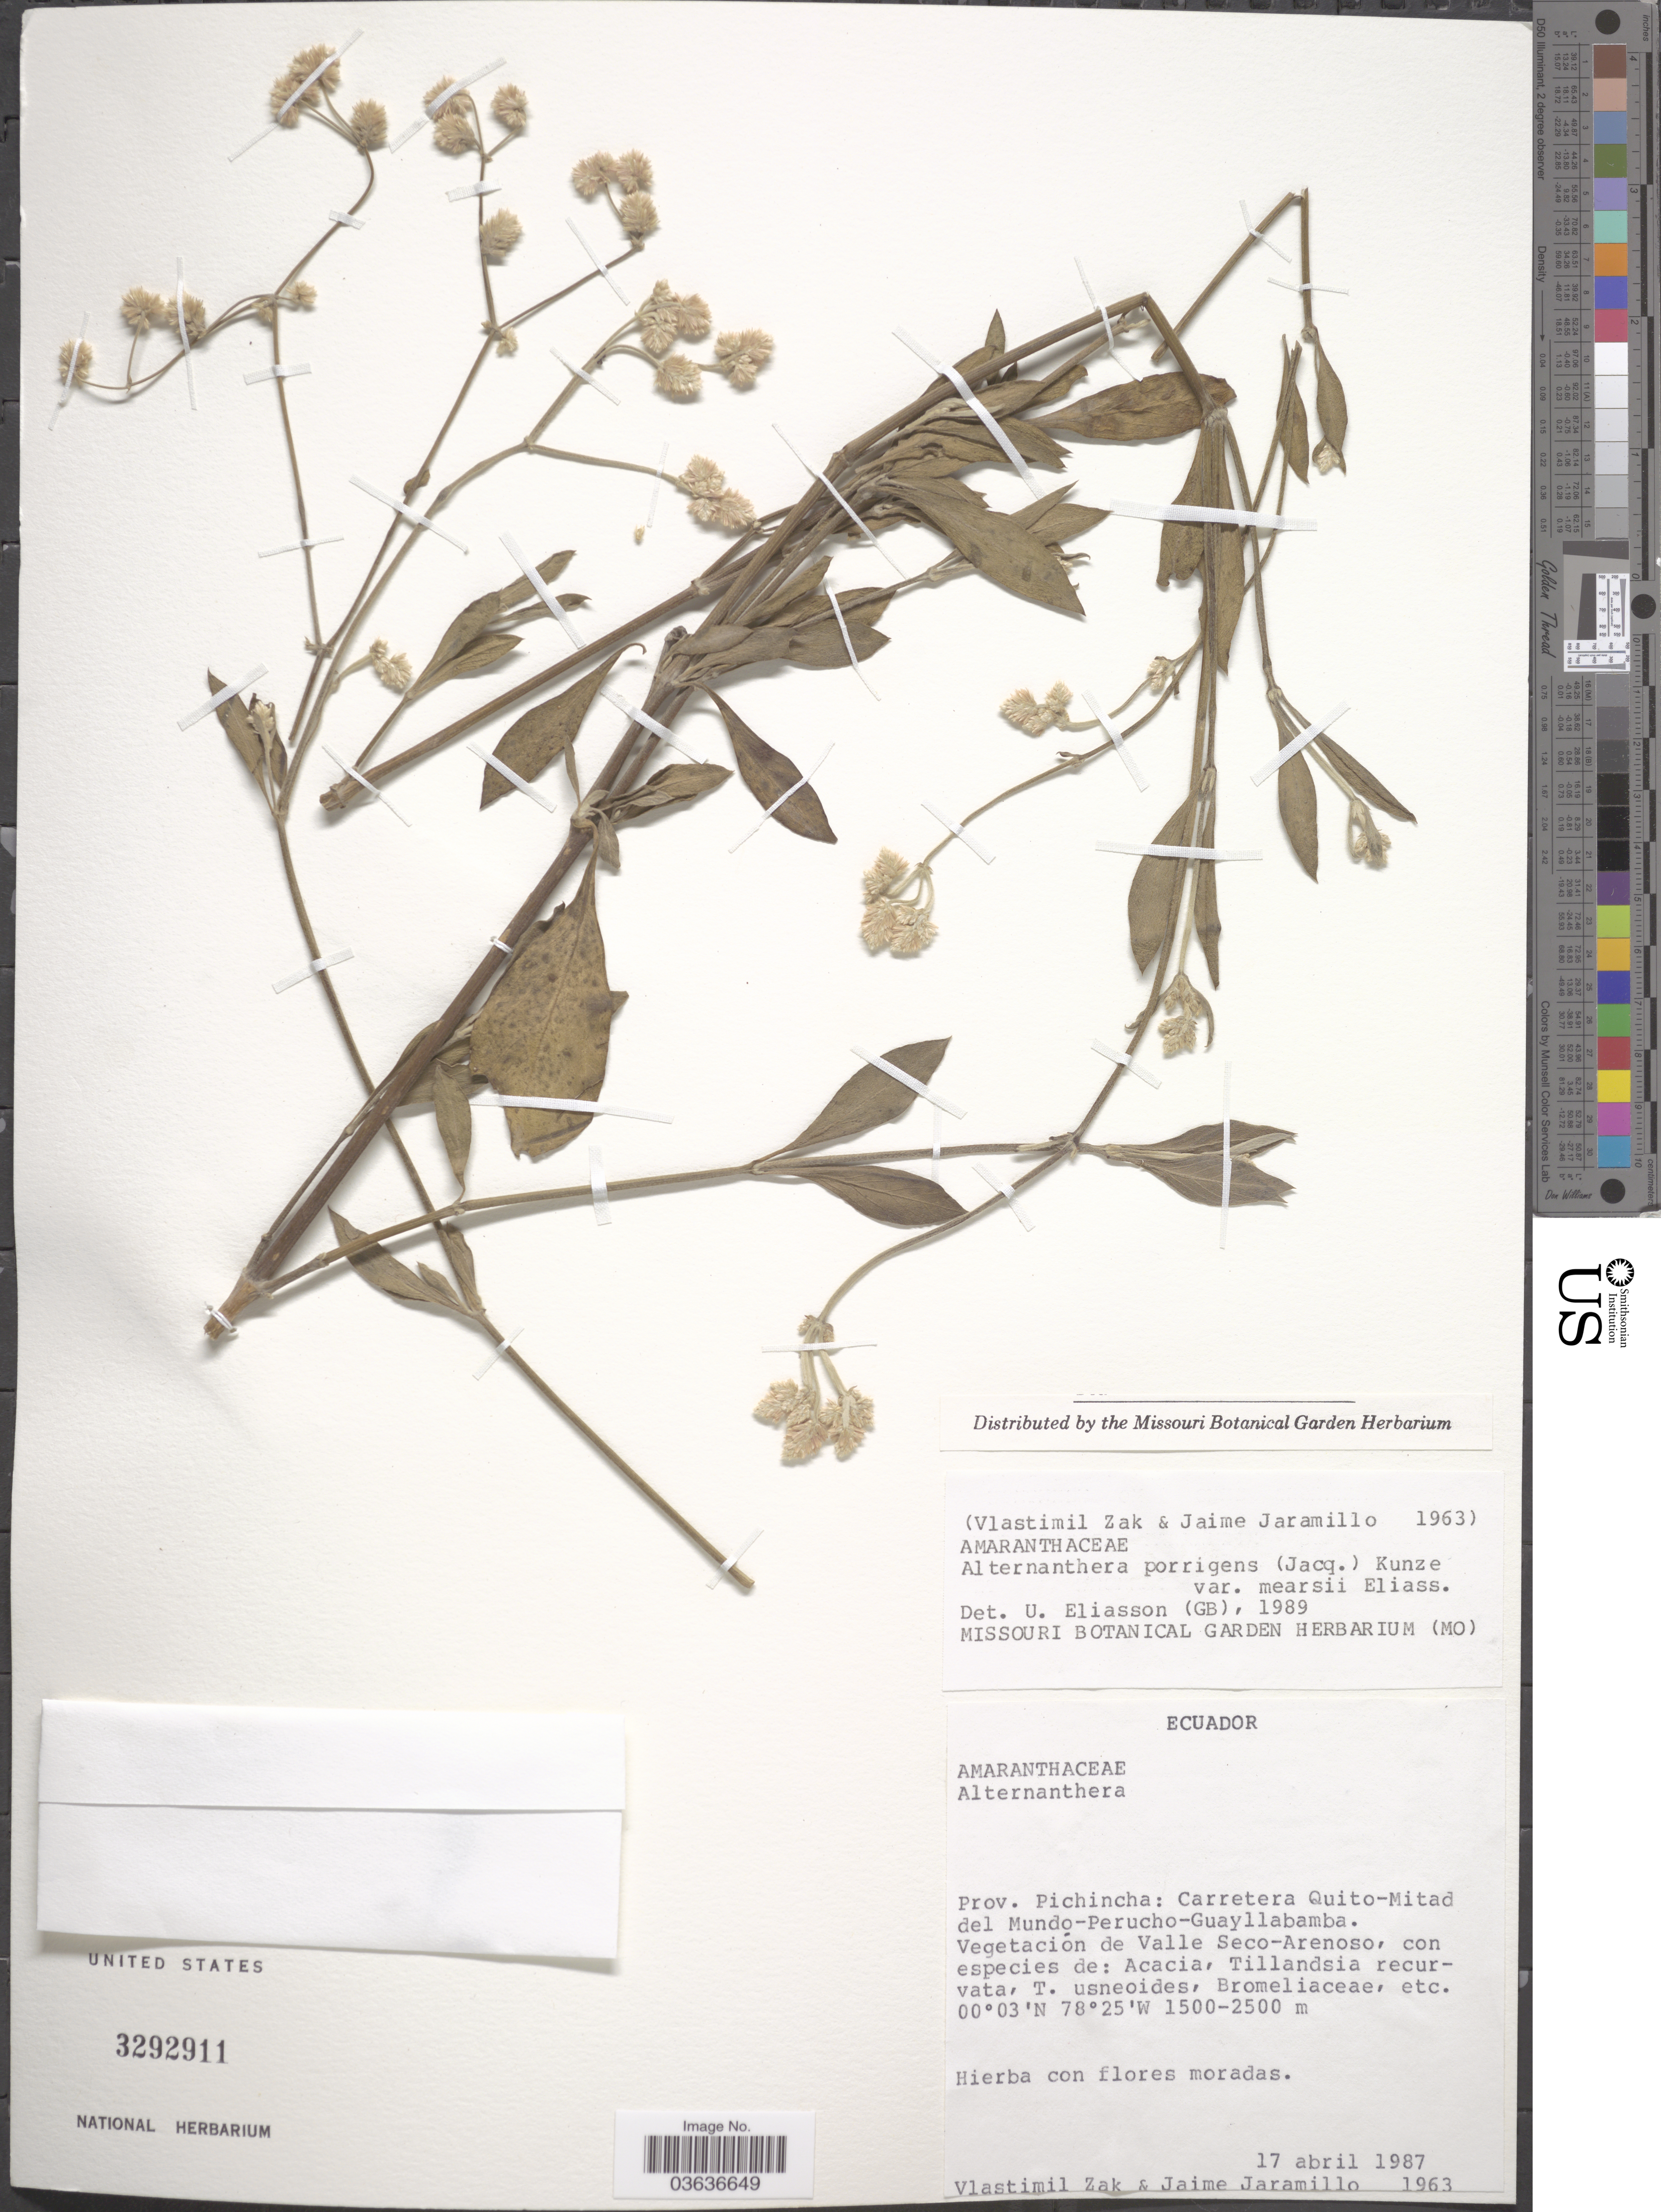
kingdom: Plantae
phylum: Tracheophyta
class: Magnoliopsida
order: Caryophyllales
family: Amaranthaceae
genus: Alternanthera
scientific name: Alternanthera porrigens var. mearsii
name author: Eliasson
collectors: V. Zak & J. Jaramillo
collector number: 1963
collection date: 1987-04-17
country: Ecuador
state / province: Pichincha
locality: Carretera Quito-Mitad del Mundo-Perucho-Guayllabamba. Vegetación de Valle Seco-Arenoso.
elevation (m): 1500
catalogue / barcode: US 3292911